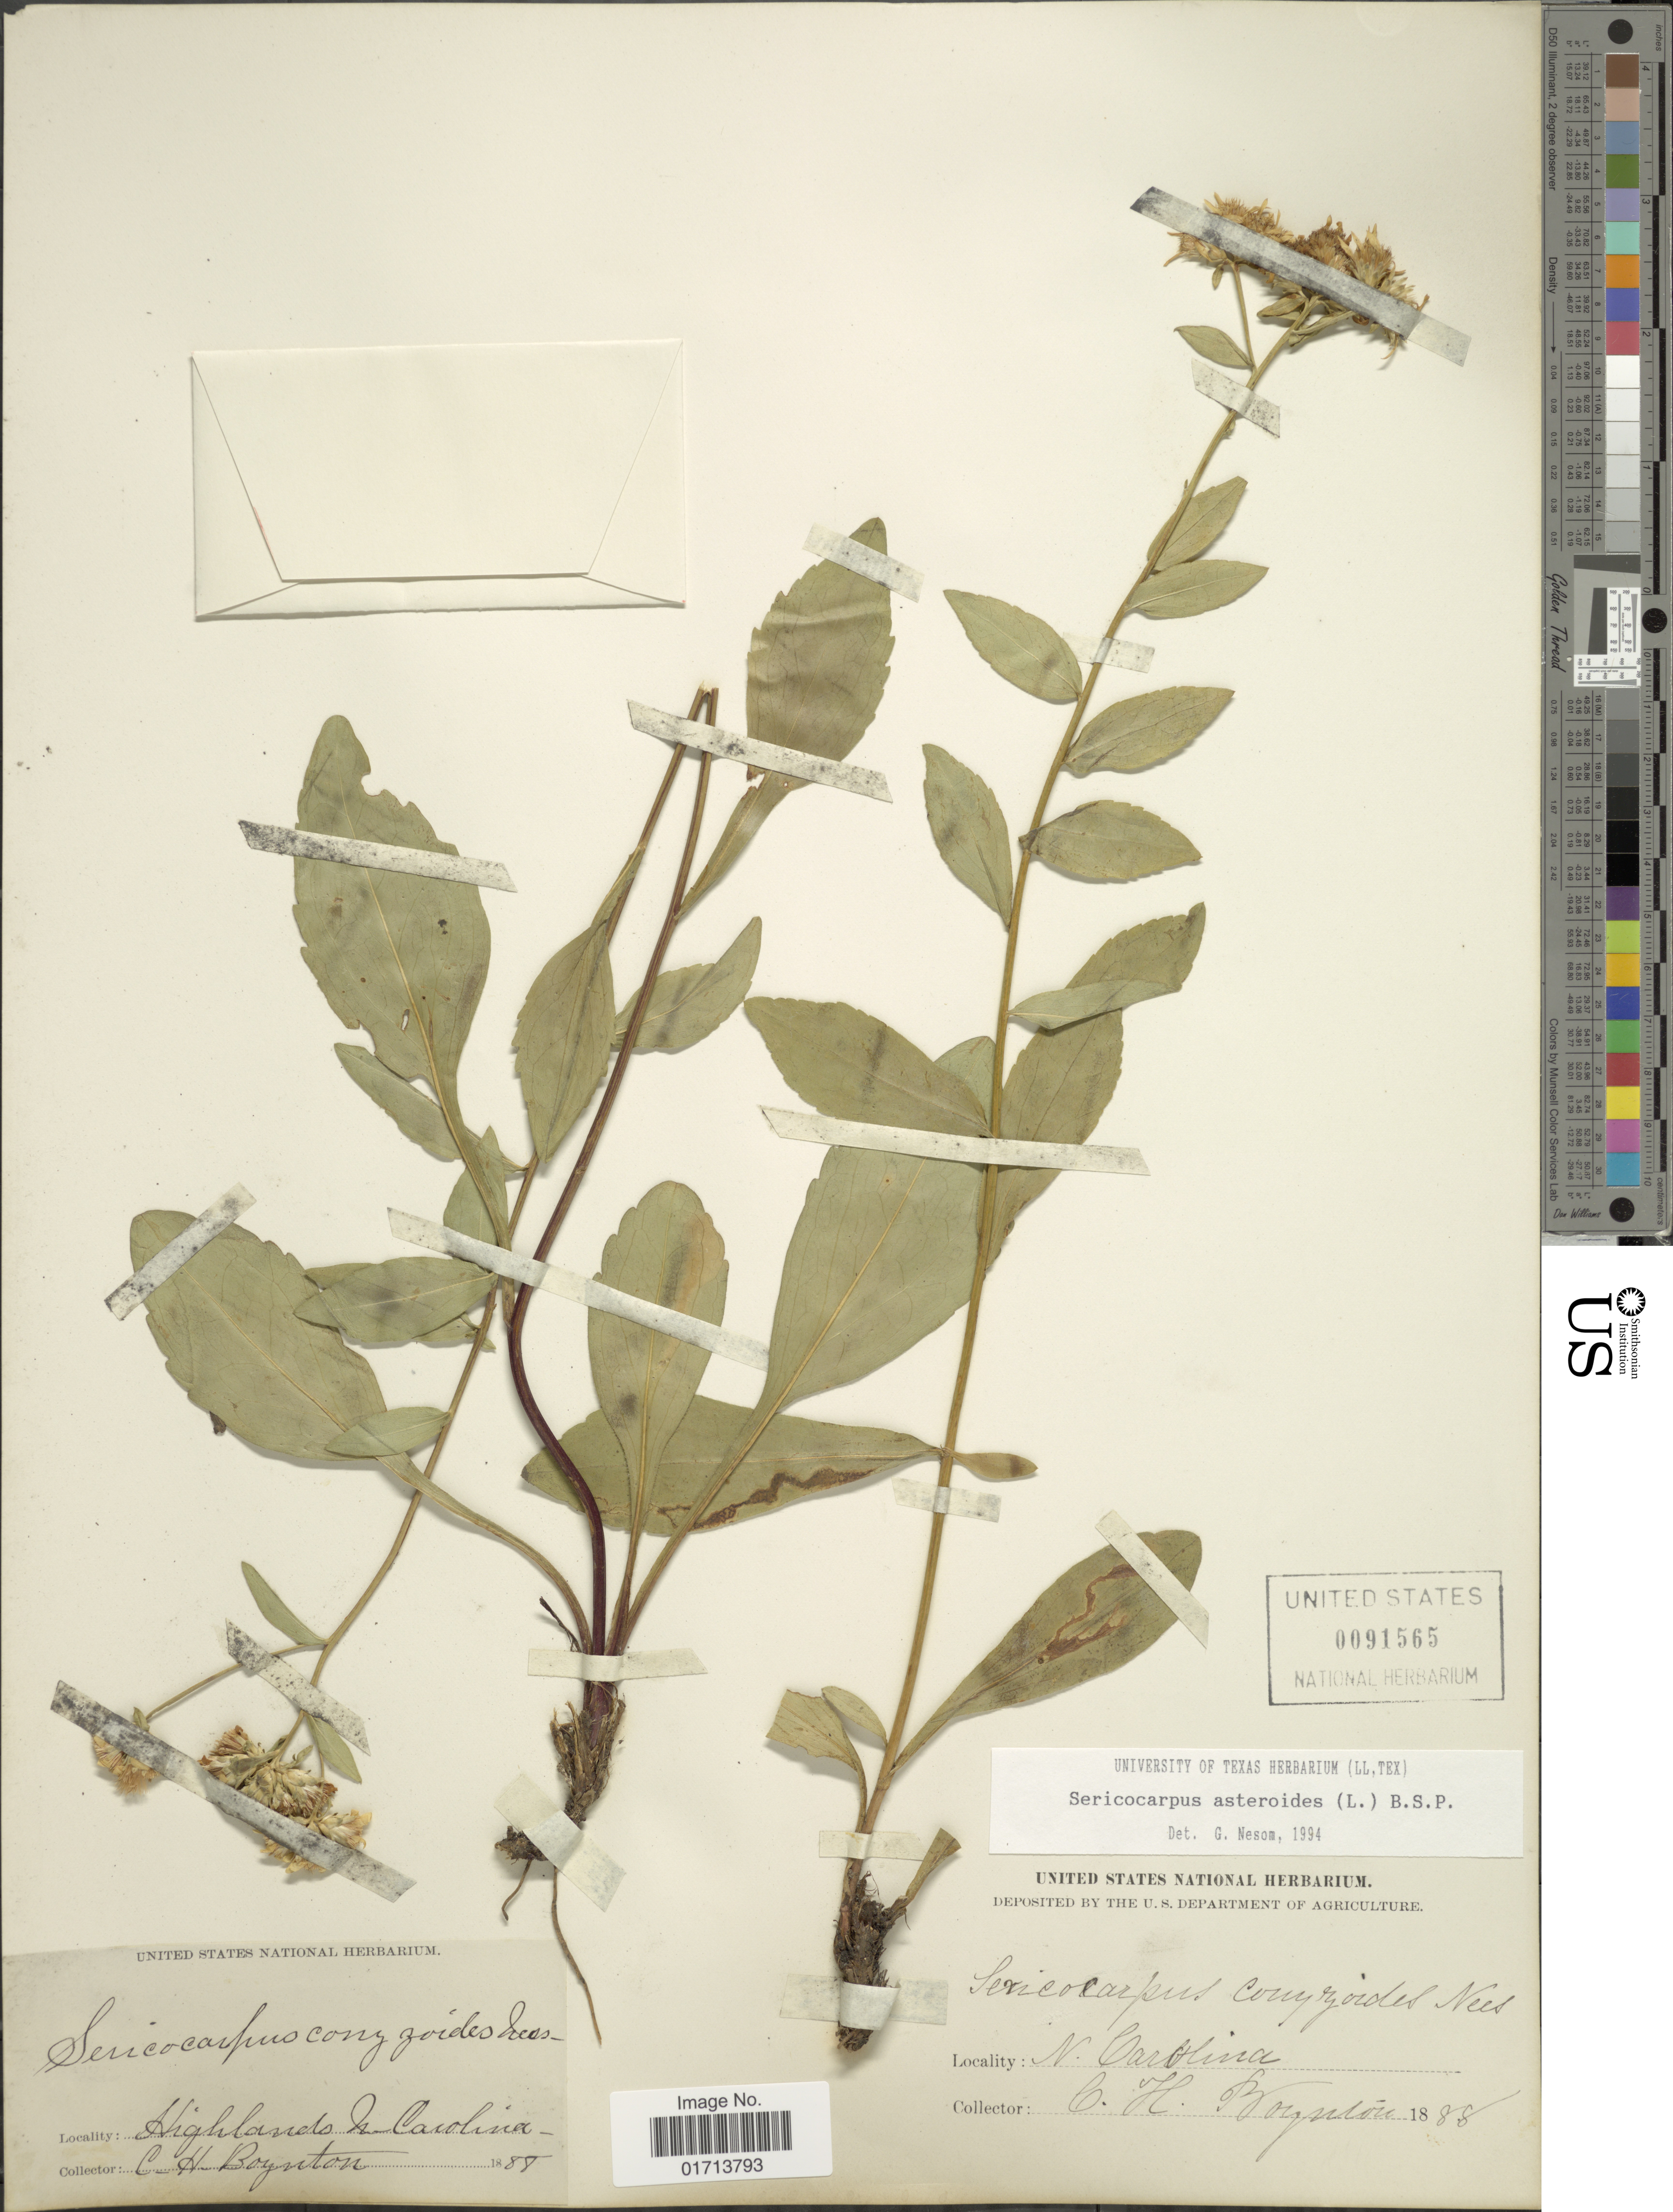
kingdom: Plantae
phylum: Tracheophyta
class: Magnoliopsida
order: Asterales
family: Asteraceae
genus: Sericocarpus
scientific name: Sericocarpus asteroides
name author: (L.) Britton, Stearns & Poggenb.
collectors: C. Boynton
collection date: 1888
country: United States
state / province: North Carolina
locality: Highlands, N. Carolina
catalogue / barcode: US 91565